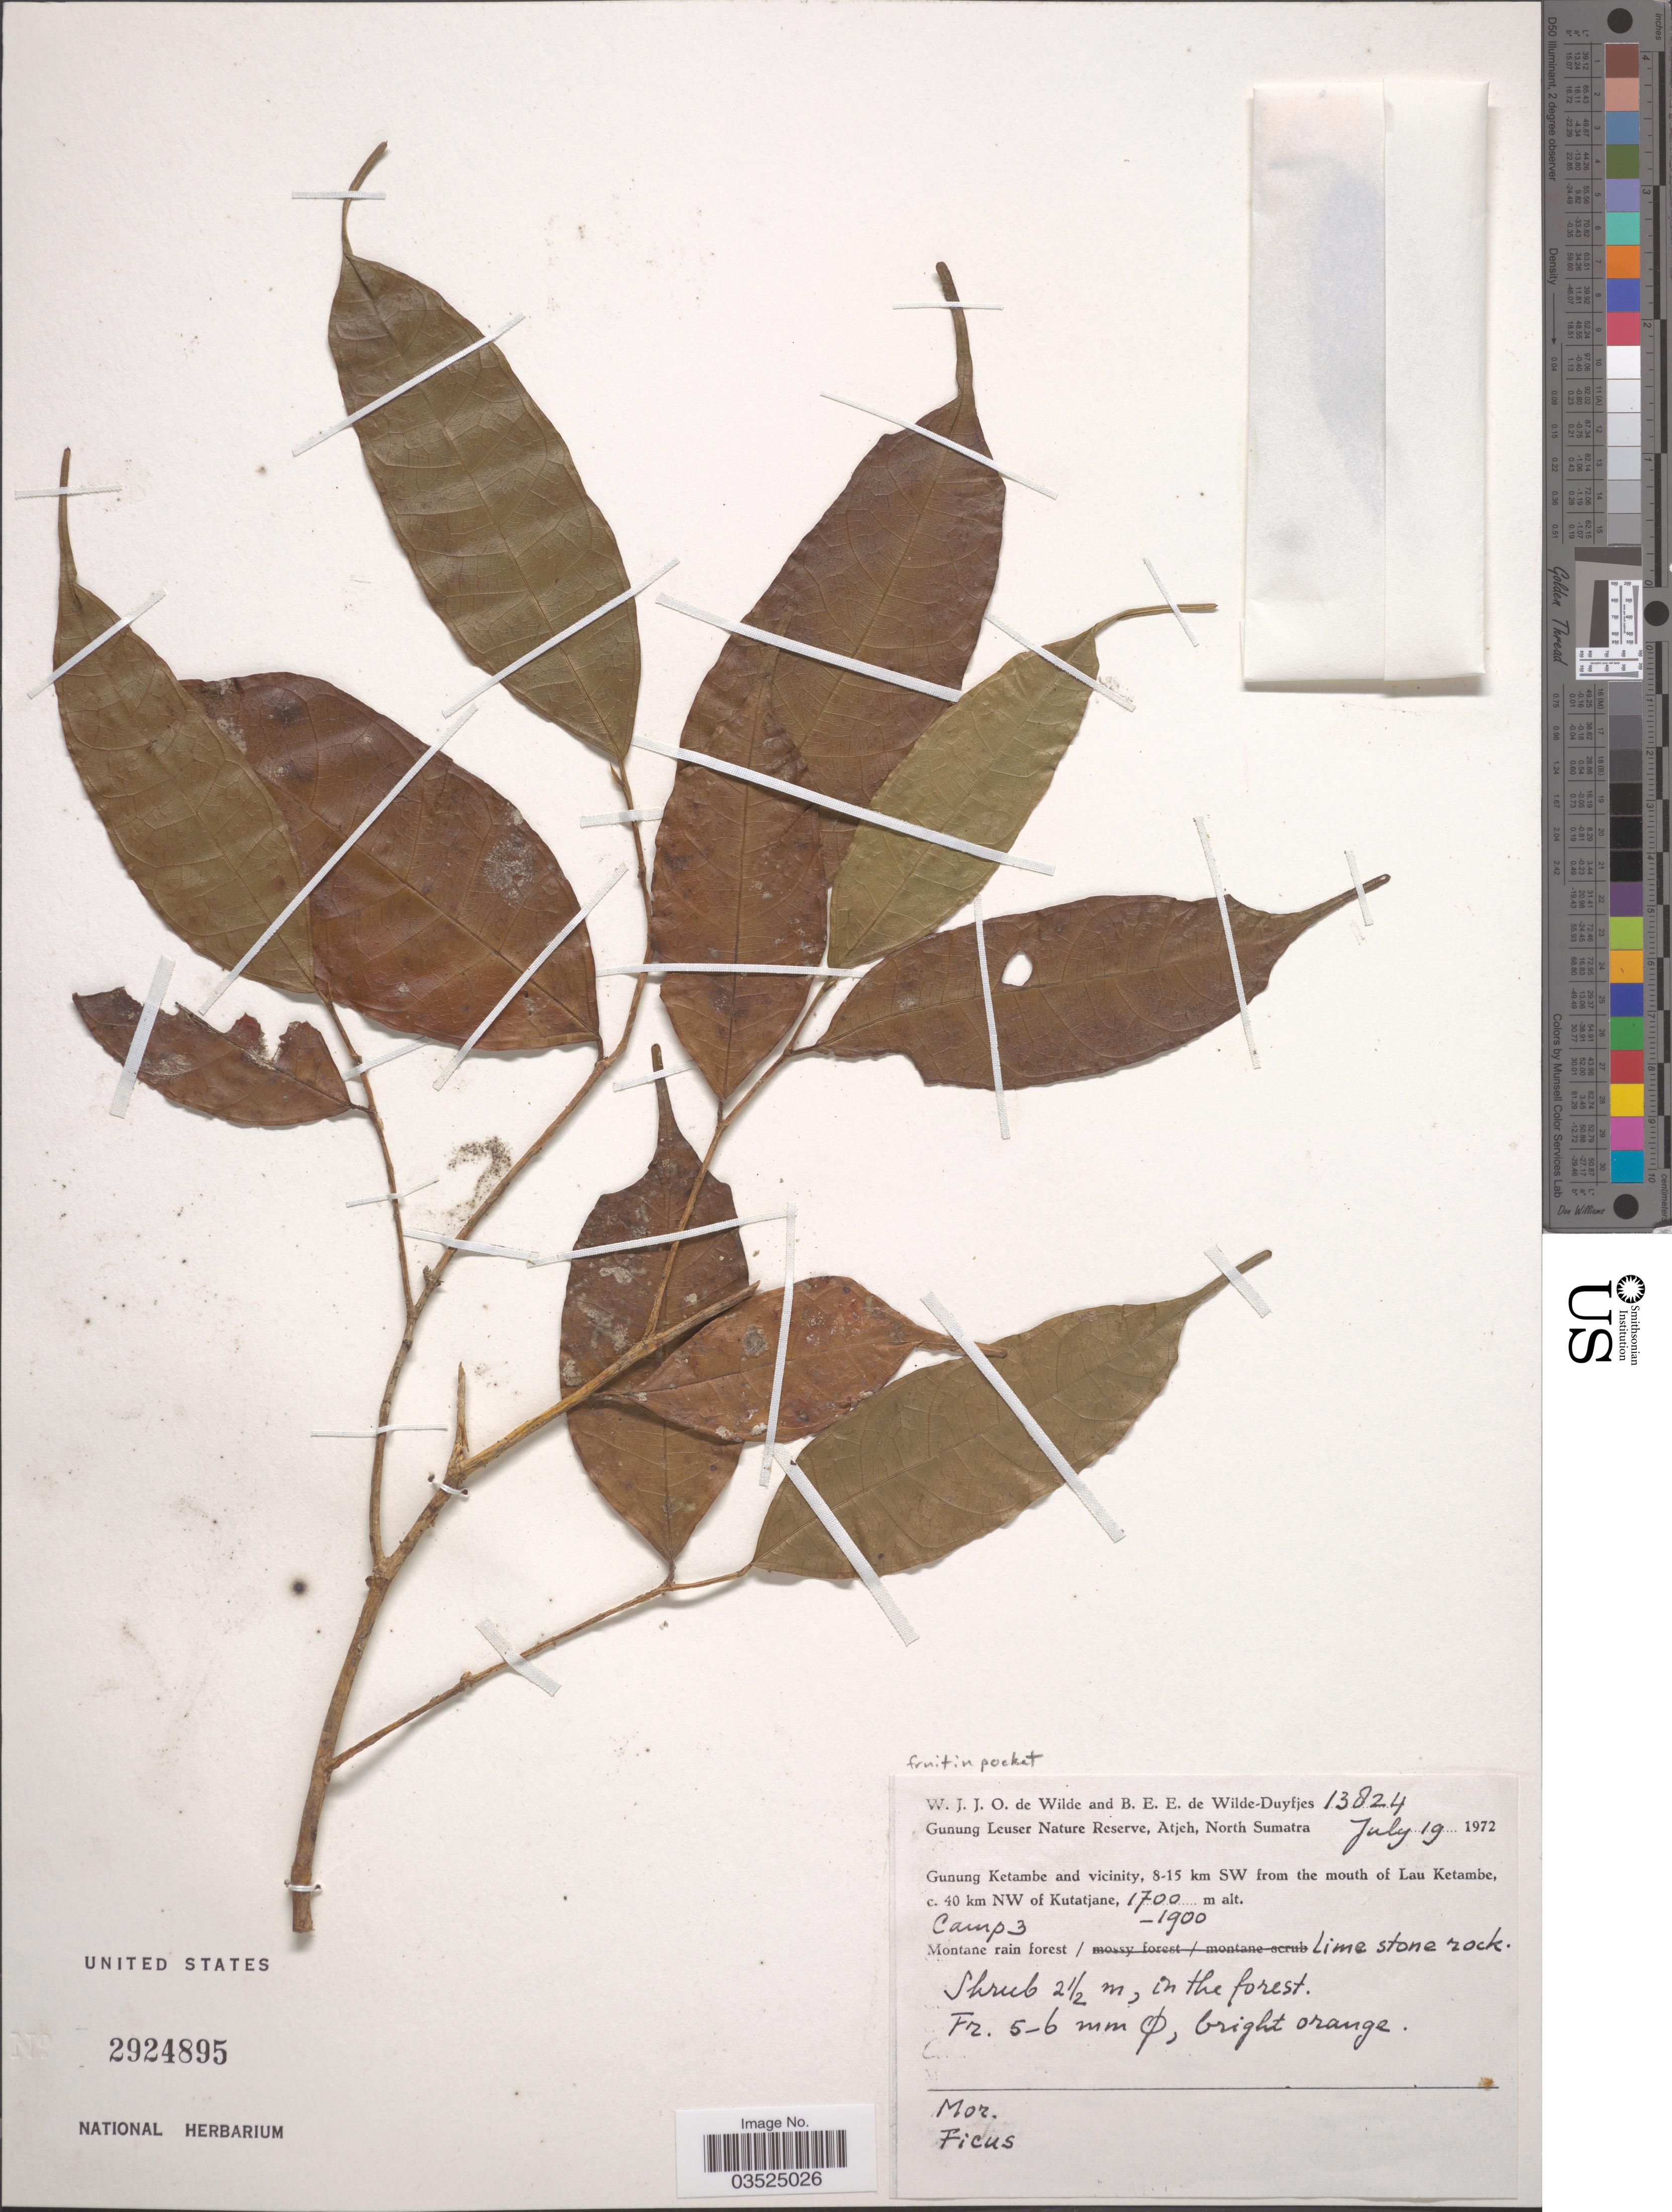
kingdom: Plantae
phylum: Tracheophyta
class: Magnoliopsida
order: Rosales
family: Moraceae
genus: Ficus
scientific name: Ficus sp.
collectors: W. J. de Wilde & B. E. de Wilde-Duyfjes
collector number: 13824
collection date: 1972-07-19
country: Indonesia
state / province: Sumatra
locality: Gunung Leuser Nature Reserve, Atjeh, North Sumatra. Gunung Ketambe and vicinity, 8-15 km SW from the mouth of Lau Ketambe, c. 40 km NW of Kutatjane, Camp 3.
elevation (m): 1700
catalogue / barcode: US 2924895